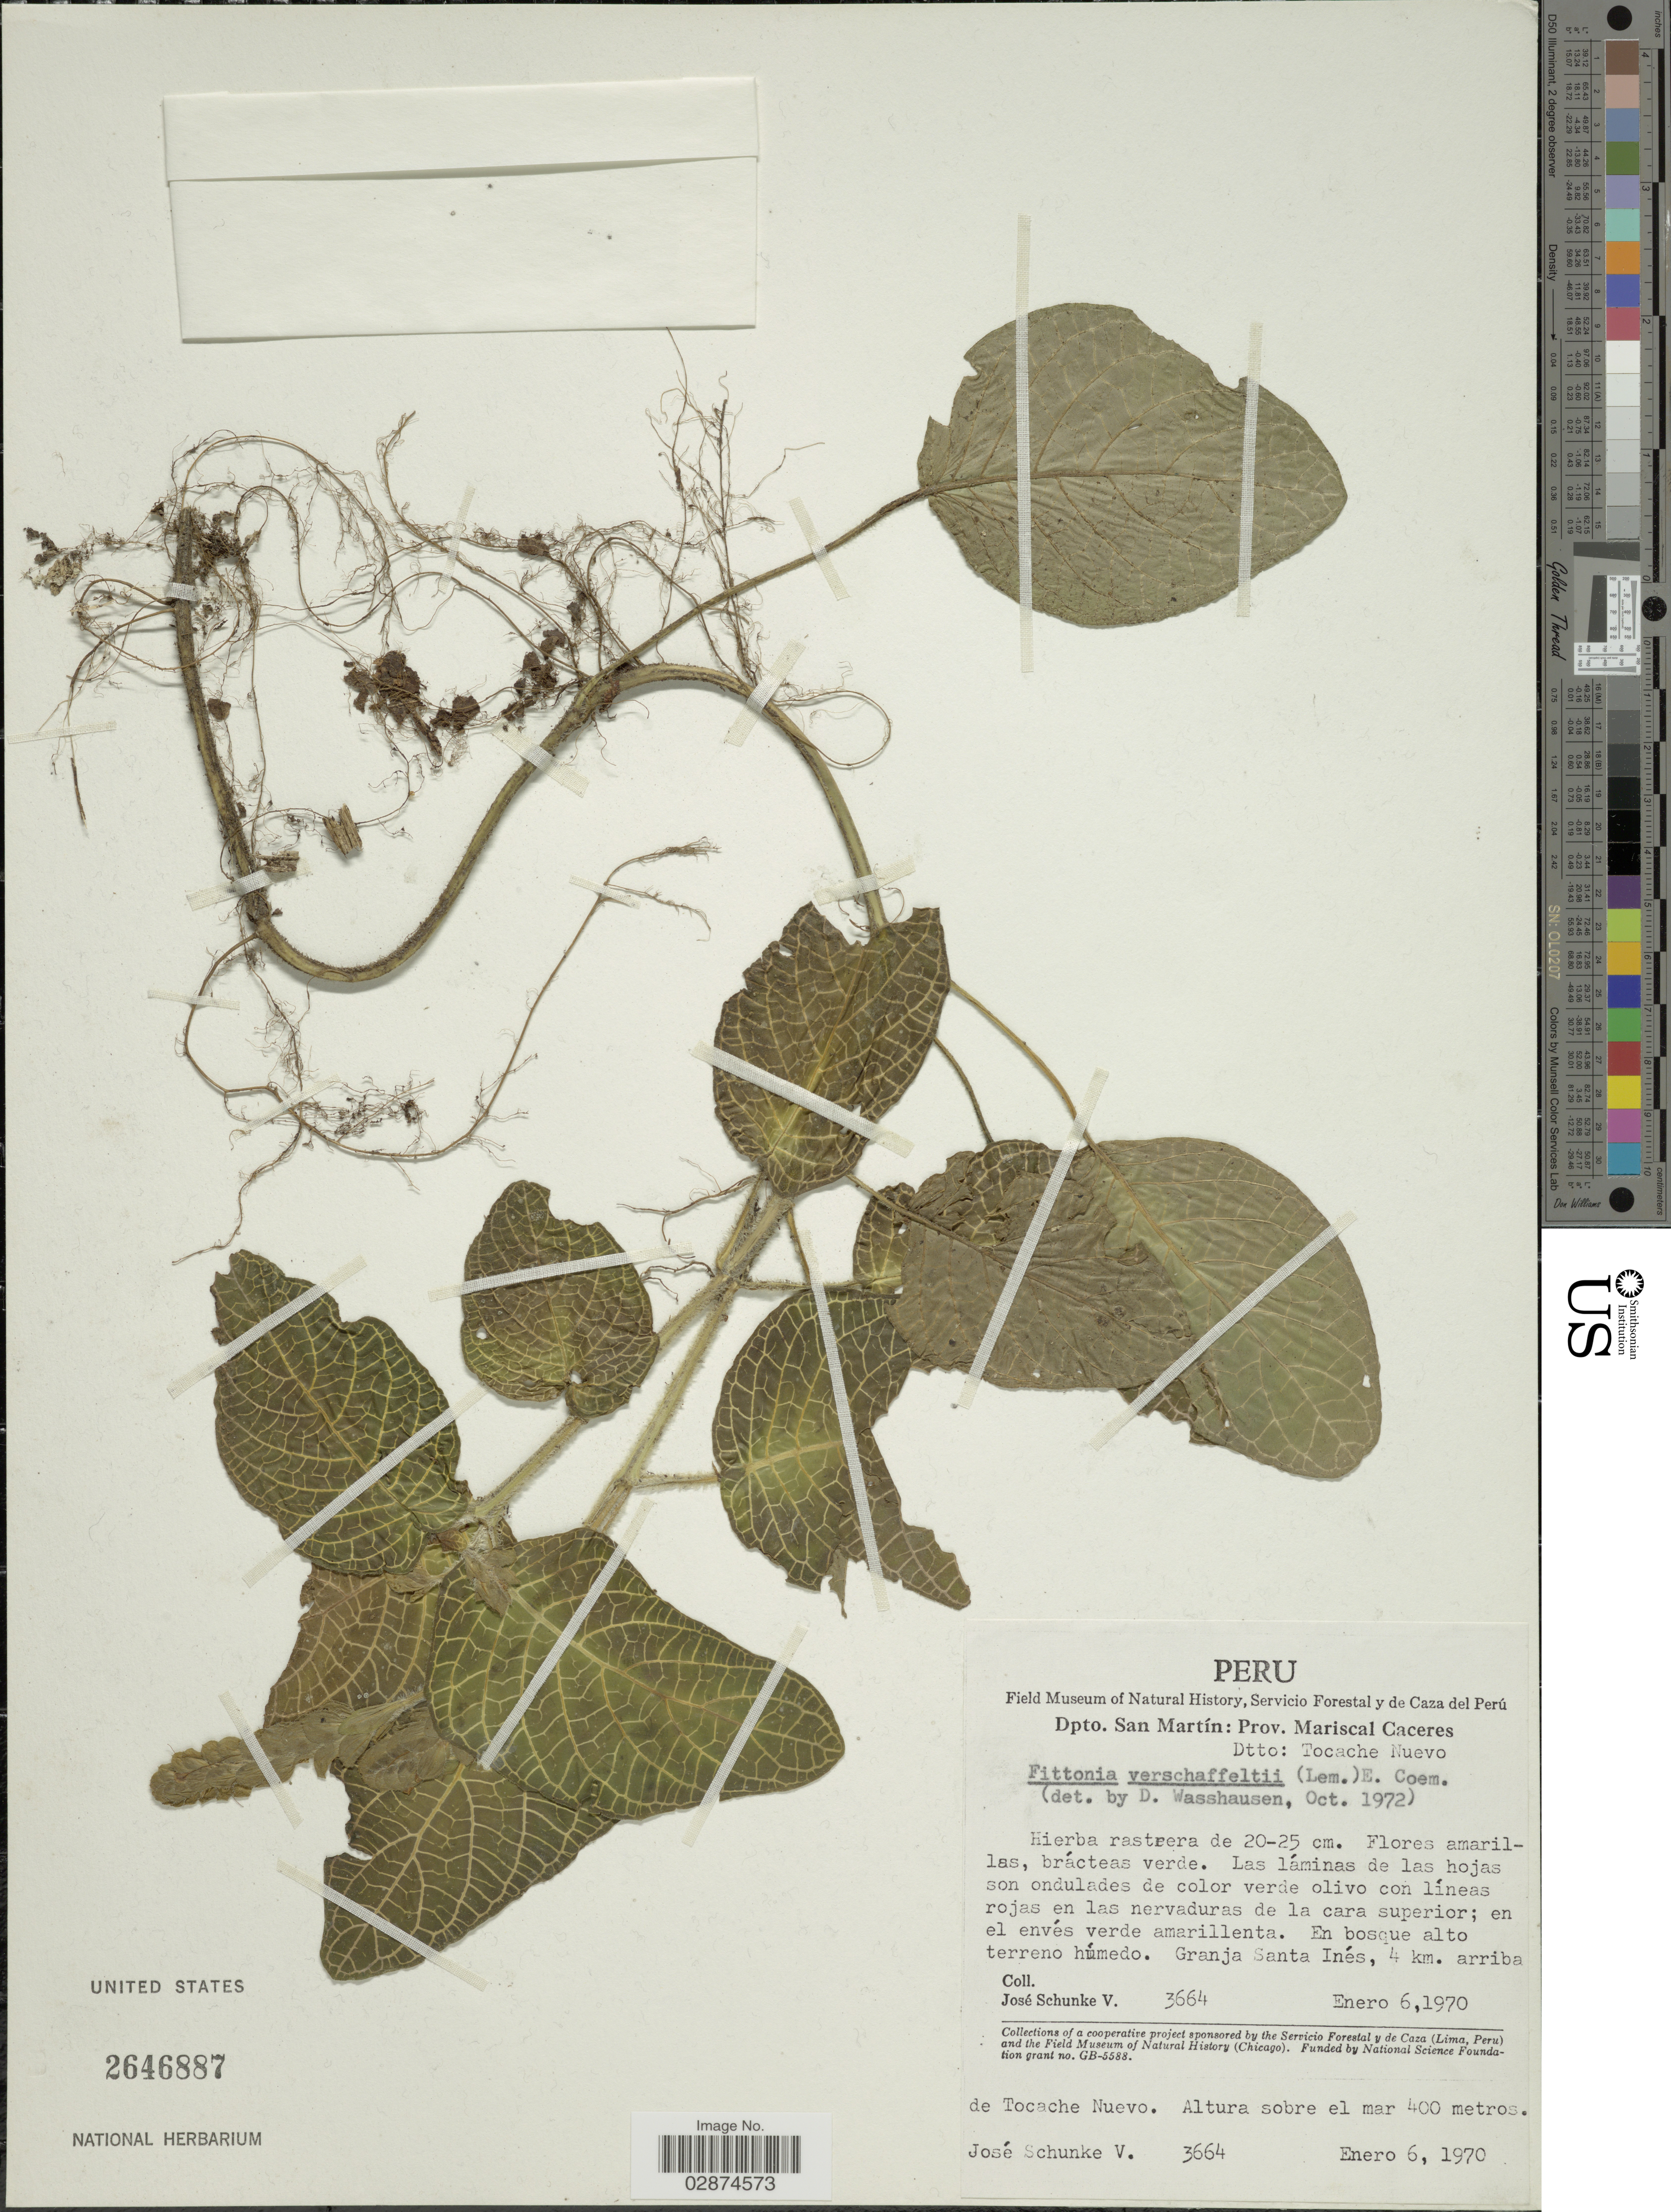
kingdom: Plantae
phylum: Tracheophyta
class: Magnoliopsida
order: Lamiales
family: Acanthaceae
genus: Fittonia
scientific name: Fittonia albivenis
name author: (Lindl. ex Veitch) Brummitt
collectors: J. Schunke Vigo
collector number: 3664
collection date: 1970-01-06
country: Peru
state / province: San Martín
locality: Dpto. San Martín: Prov. Mariscal Caceres. Dtto: Tocache Nuevo. Granja Santa Inés, 4 km. arriba.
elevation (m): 400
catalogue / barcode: US 2646887